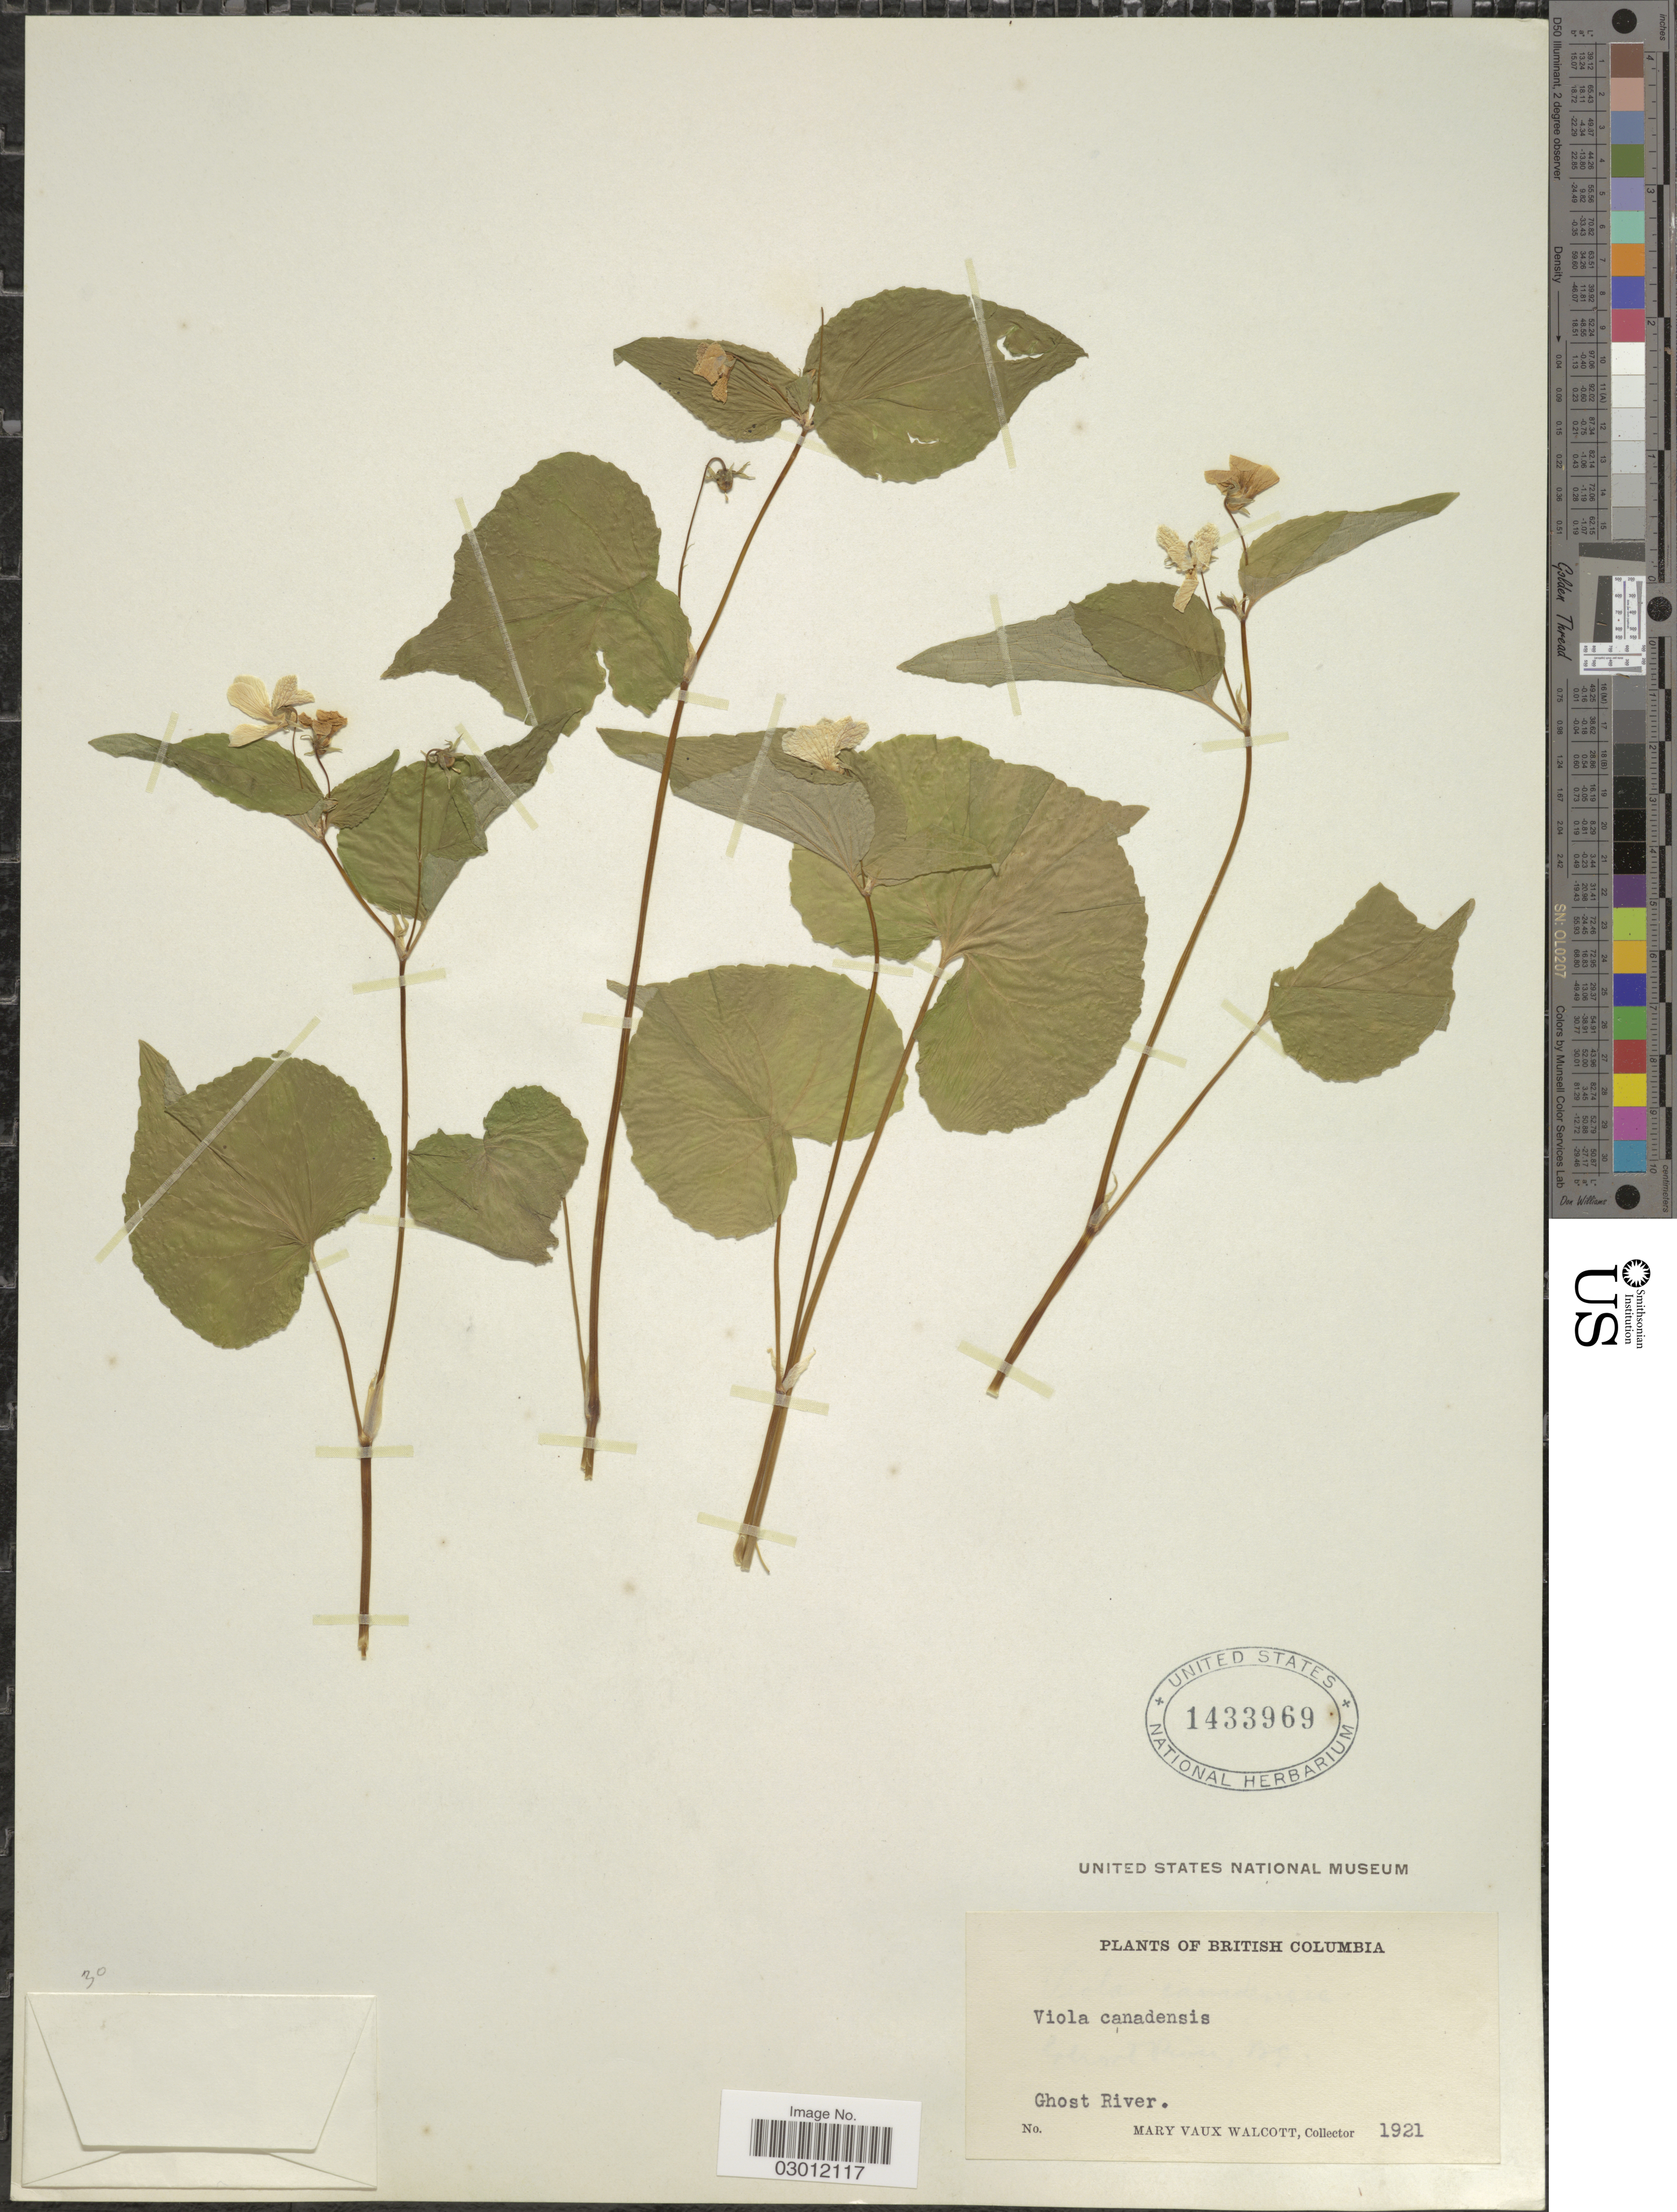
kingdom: Plantae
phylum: Tracheophyta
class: Magnoliopsida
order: Malpighiales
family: Violaceae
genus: Viola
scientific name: Viola canadensis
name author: L.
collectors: M. Walcott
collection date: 1921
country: Canada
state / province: British Columbia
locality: Ghost River.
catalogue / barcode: US 1433969